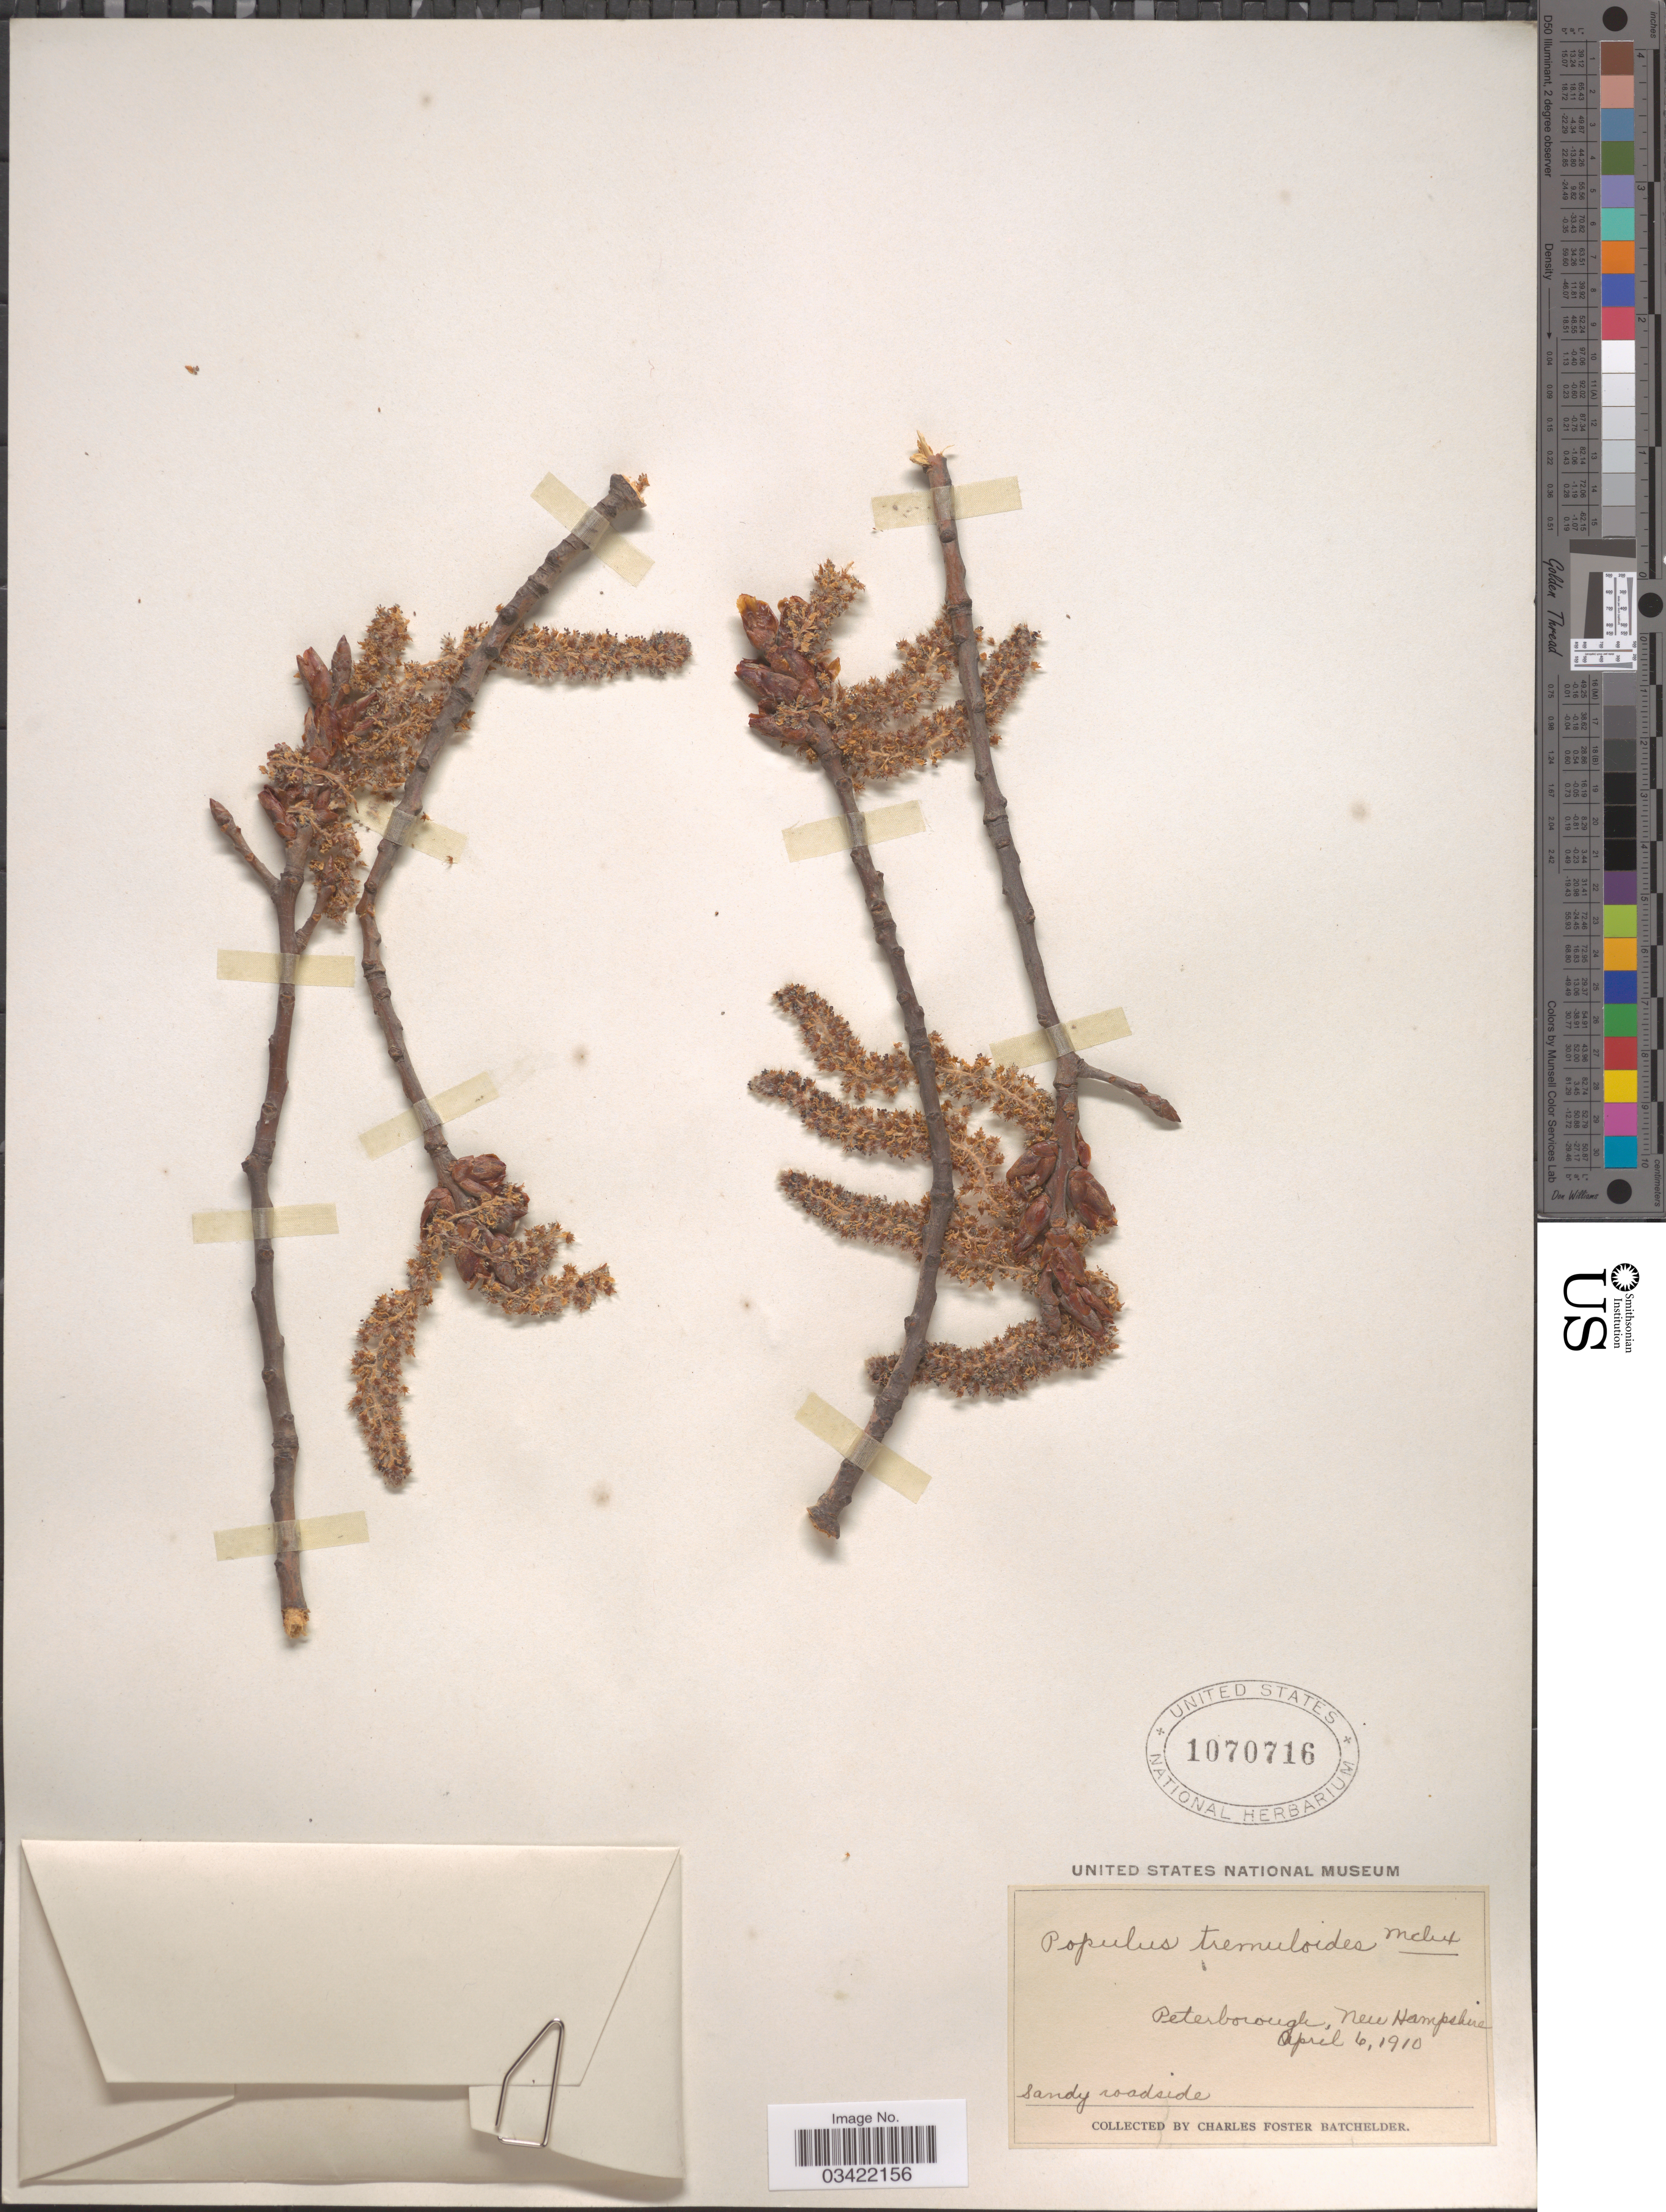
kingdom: Plantae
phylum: Tracheophyta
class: Magnoliopsida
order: Malpighiales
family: Salicaceae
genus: Populus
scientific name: Populus grandidentata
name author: Michx.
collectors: C. Batchelder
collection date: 1910-04-06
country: United States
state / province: New Hampshire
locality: Petersborough.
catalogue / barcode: US 1070716